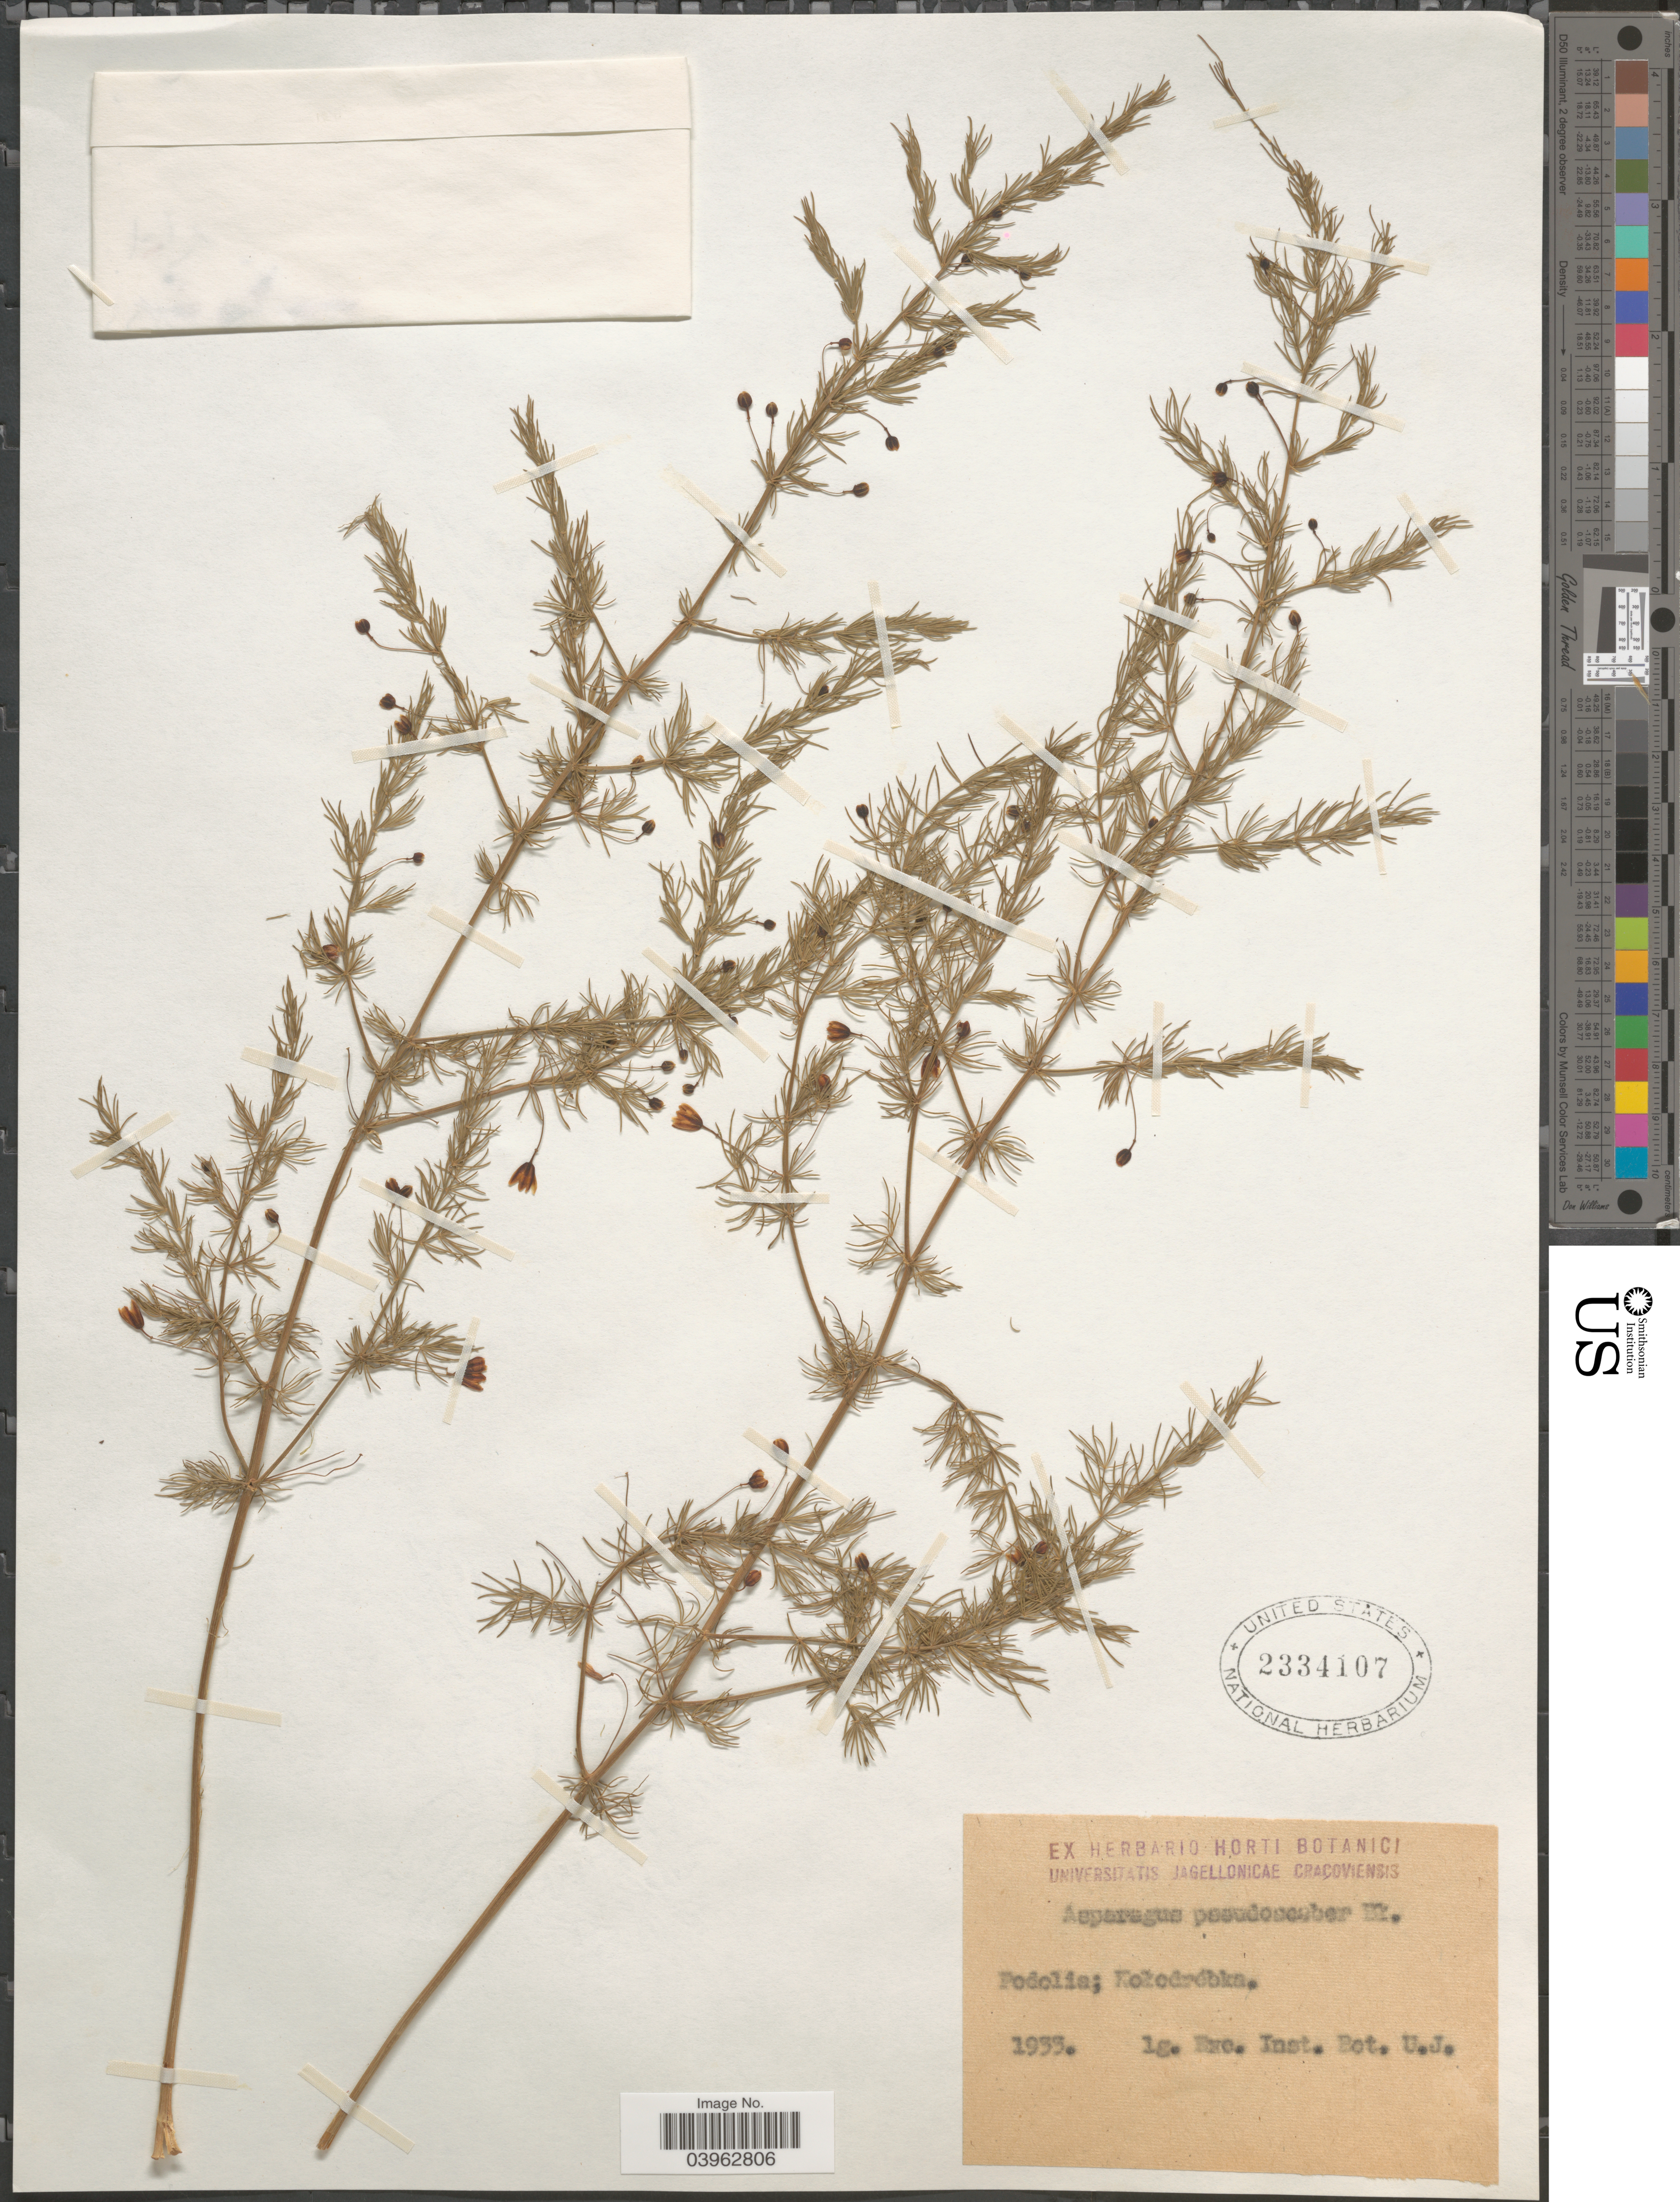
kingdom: Plantae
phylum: Tracheophyta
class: Liliopsida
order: Asparagales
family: Asparagaceae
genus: Asparagus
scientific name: Asparagus pseudoscaber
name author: Grecescu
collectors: Exch. Inst. Bot. U.J.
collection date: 1935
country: Ukraine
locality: Podolia: Kolodrobka.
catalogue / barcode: US 2334107